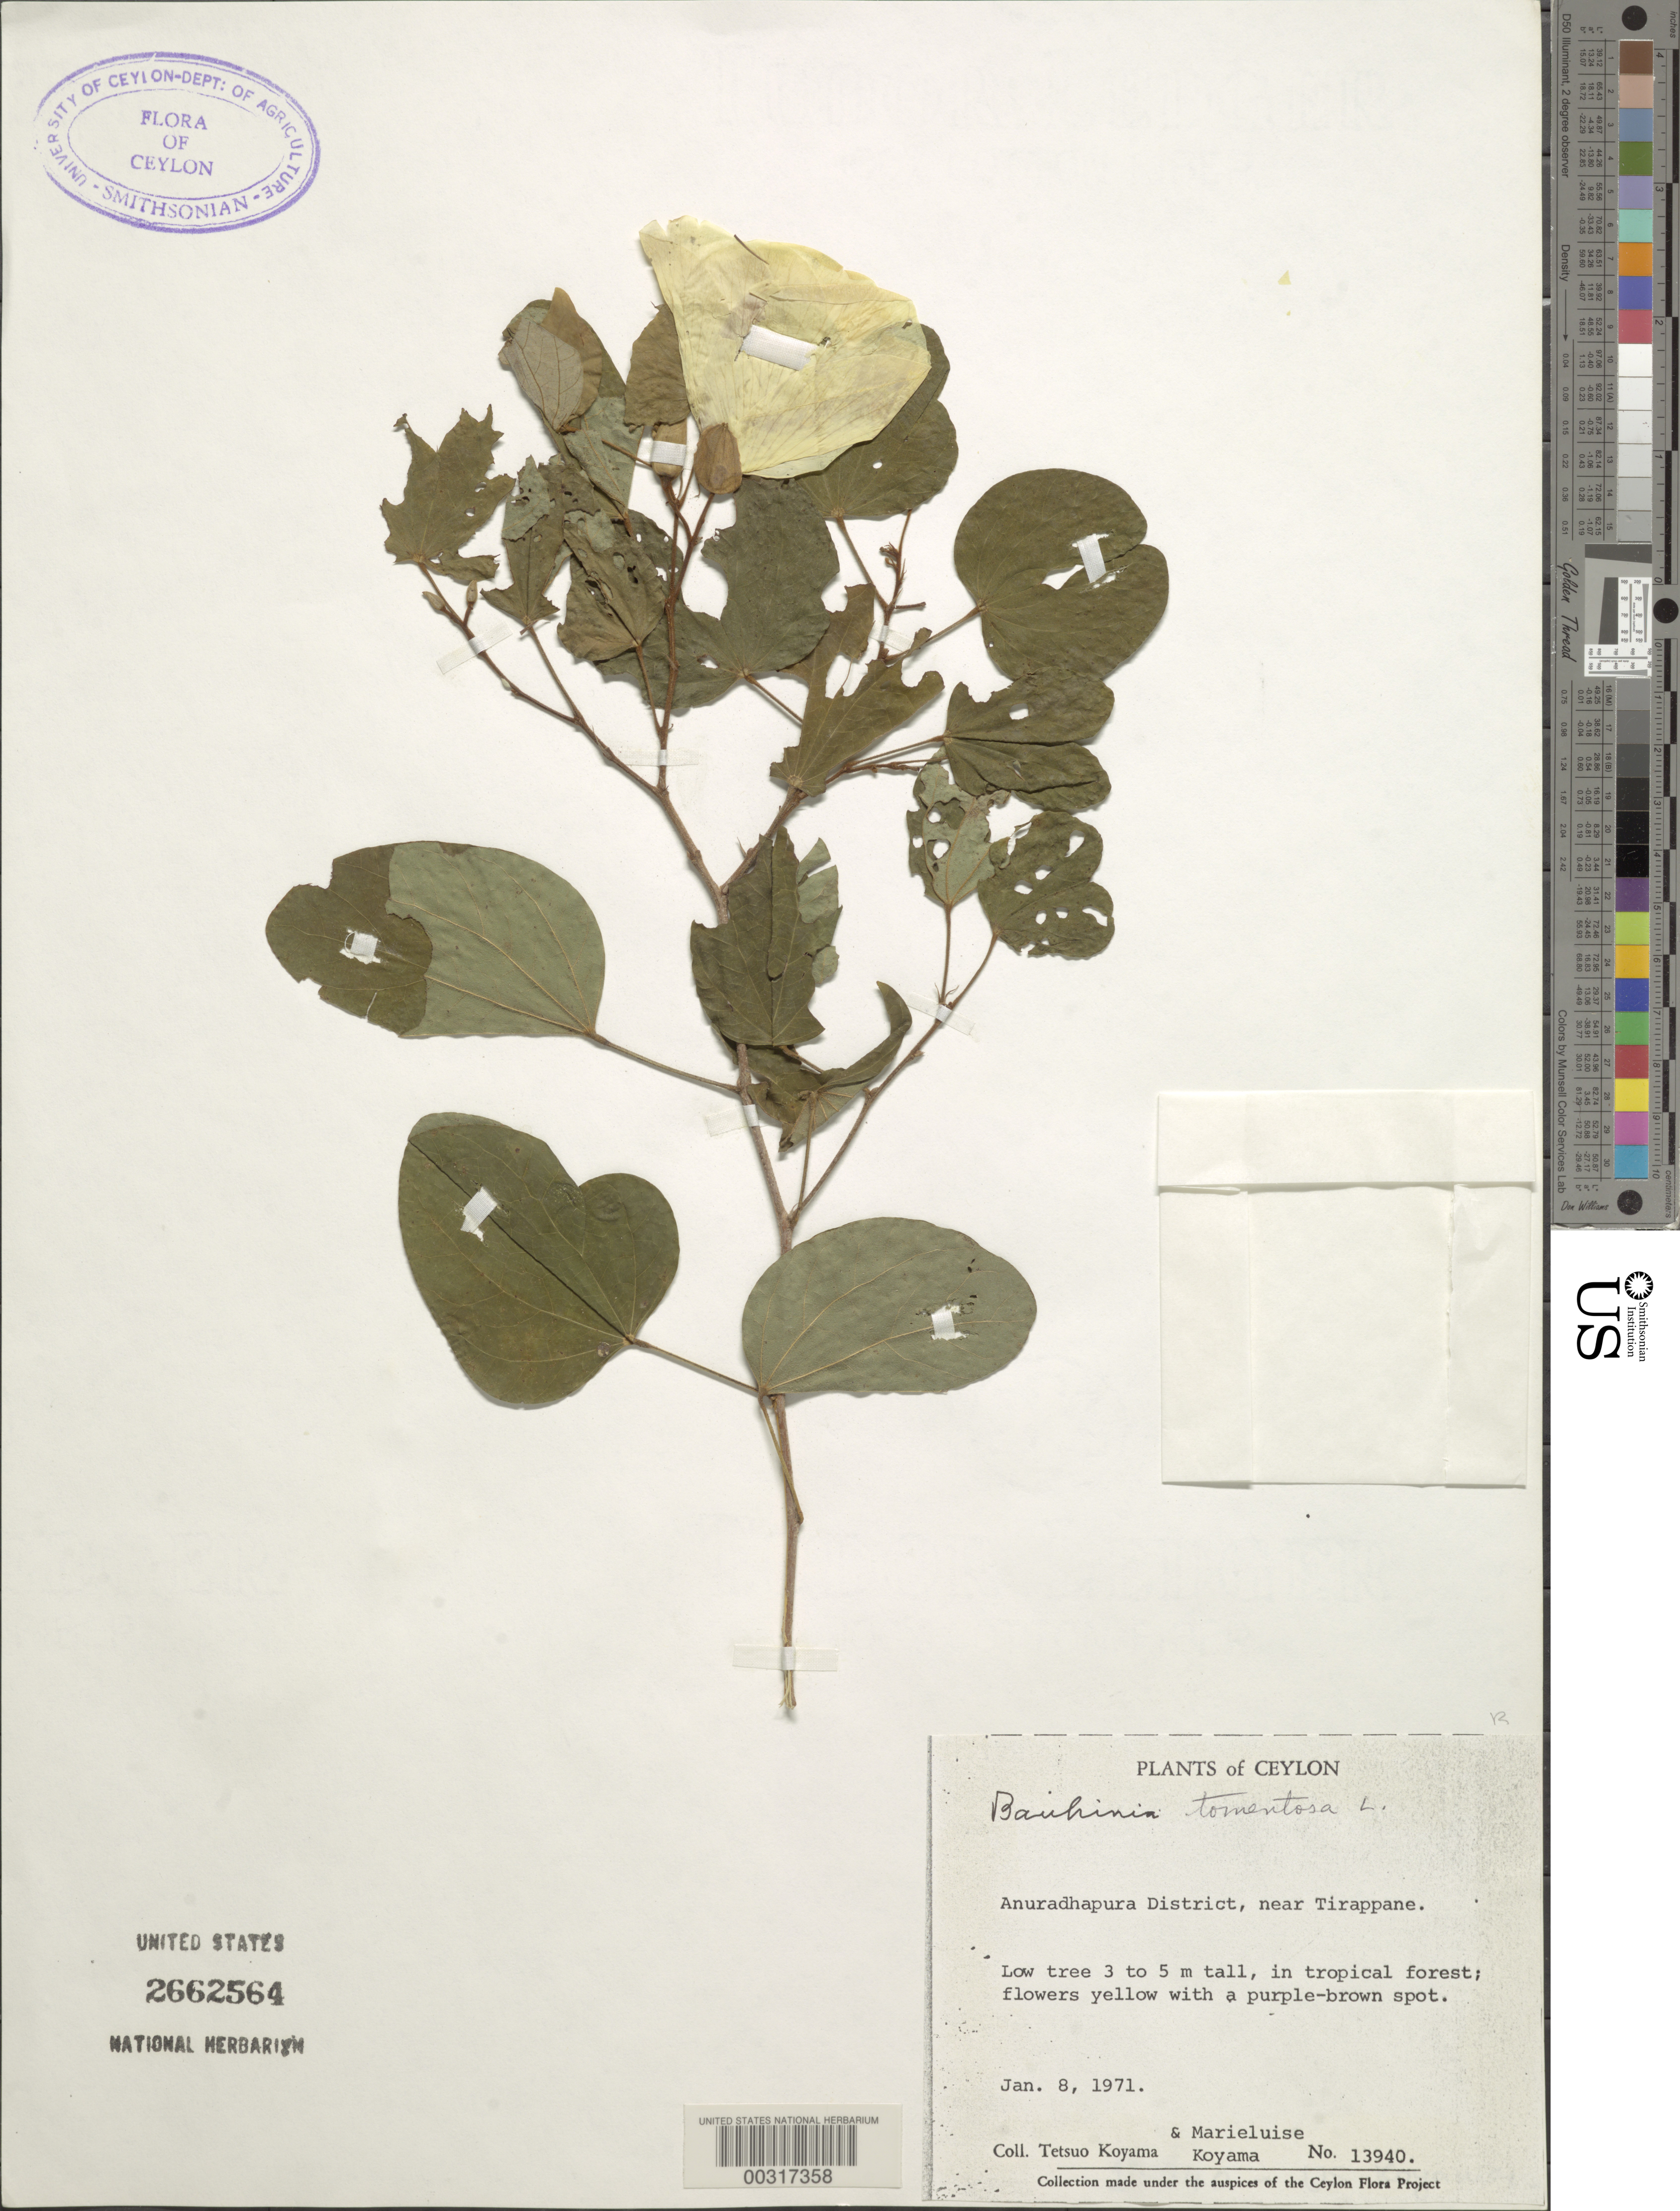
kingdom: Plantae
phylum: Tracheophyta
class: Magnoliopsida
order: Fabales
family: Fabaceae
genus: Bauhinia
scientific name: Bauhinia tomentosa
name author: L.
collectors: T. Koyama & M. Koyama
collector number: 13940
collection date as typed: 08 Jan 1971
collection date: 1971-01-08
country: Sri Lanka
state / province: North Central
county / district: Anuradhapura Dist.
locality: Near tirappane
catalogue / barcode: US 2662564